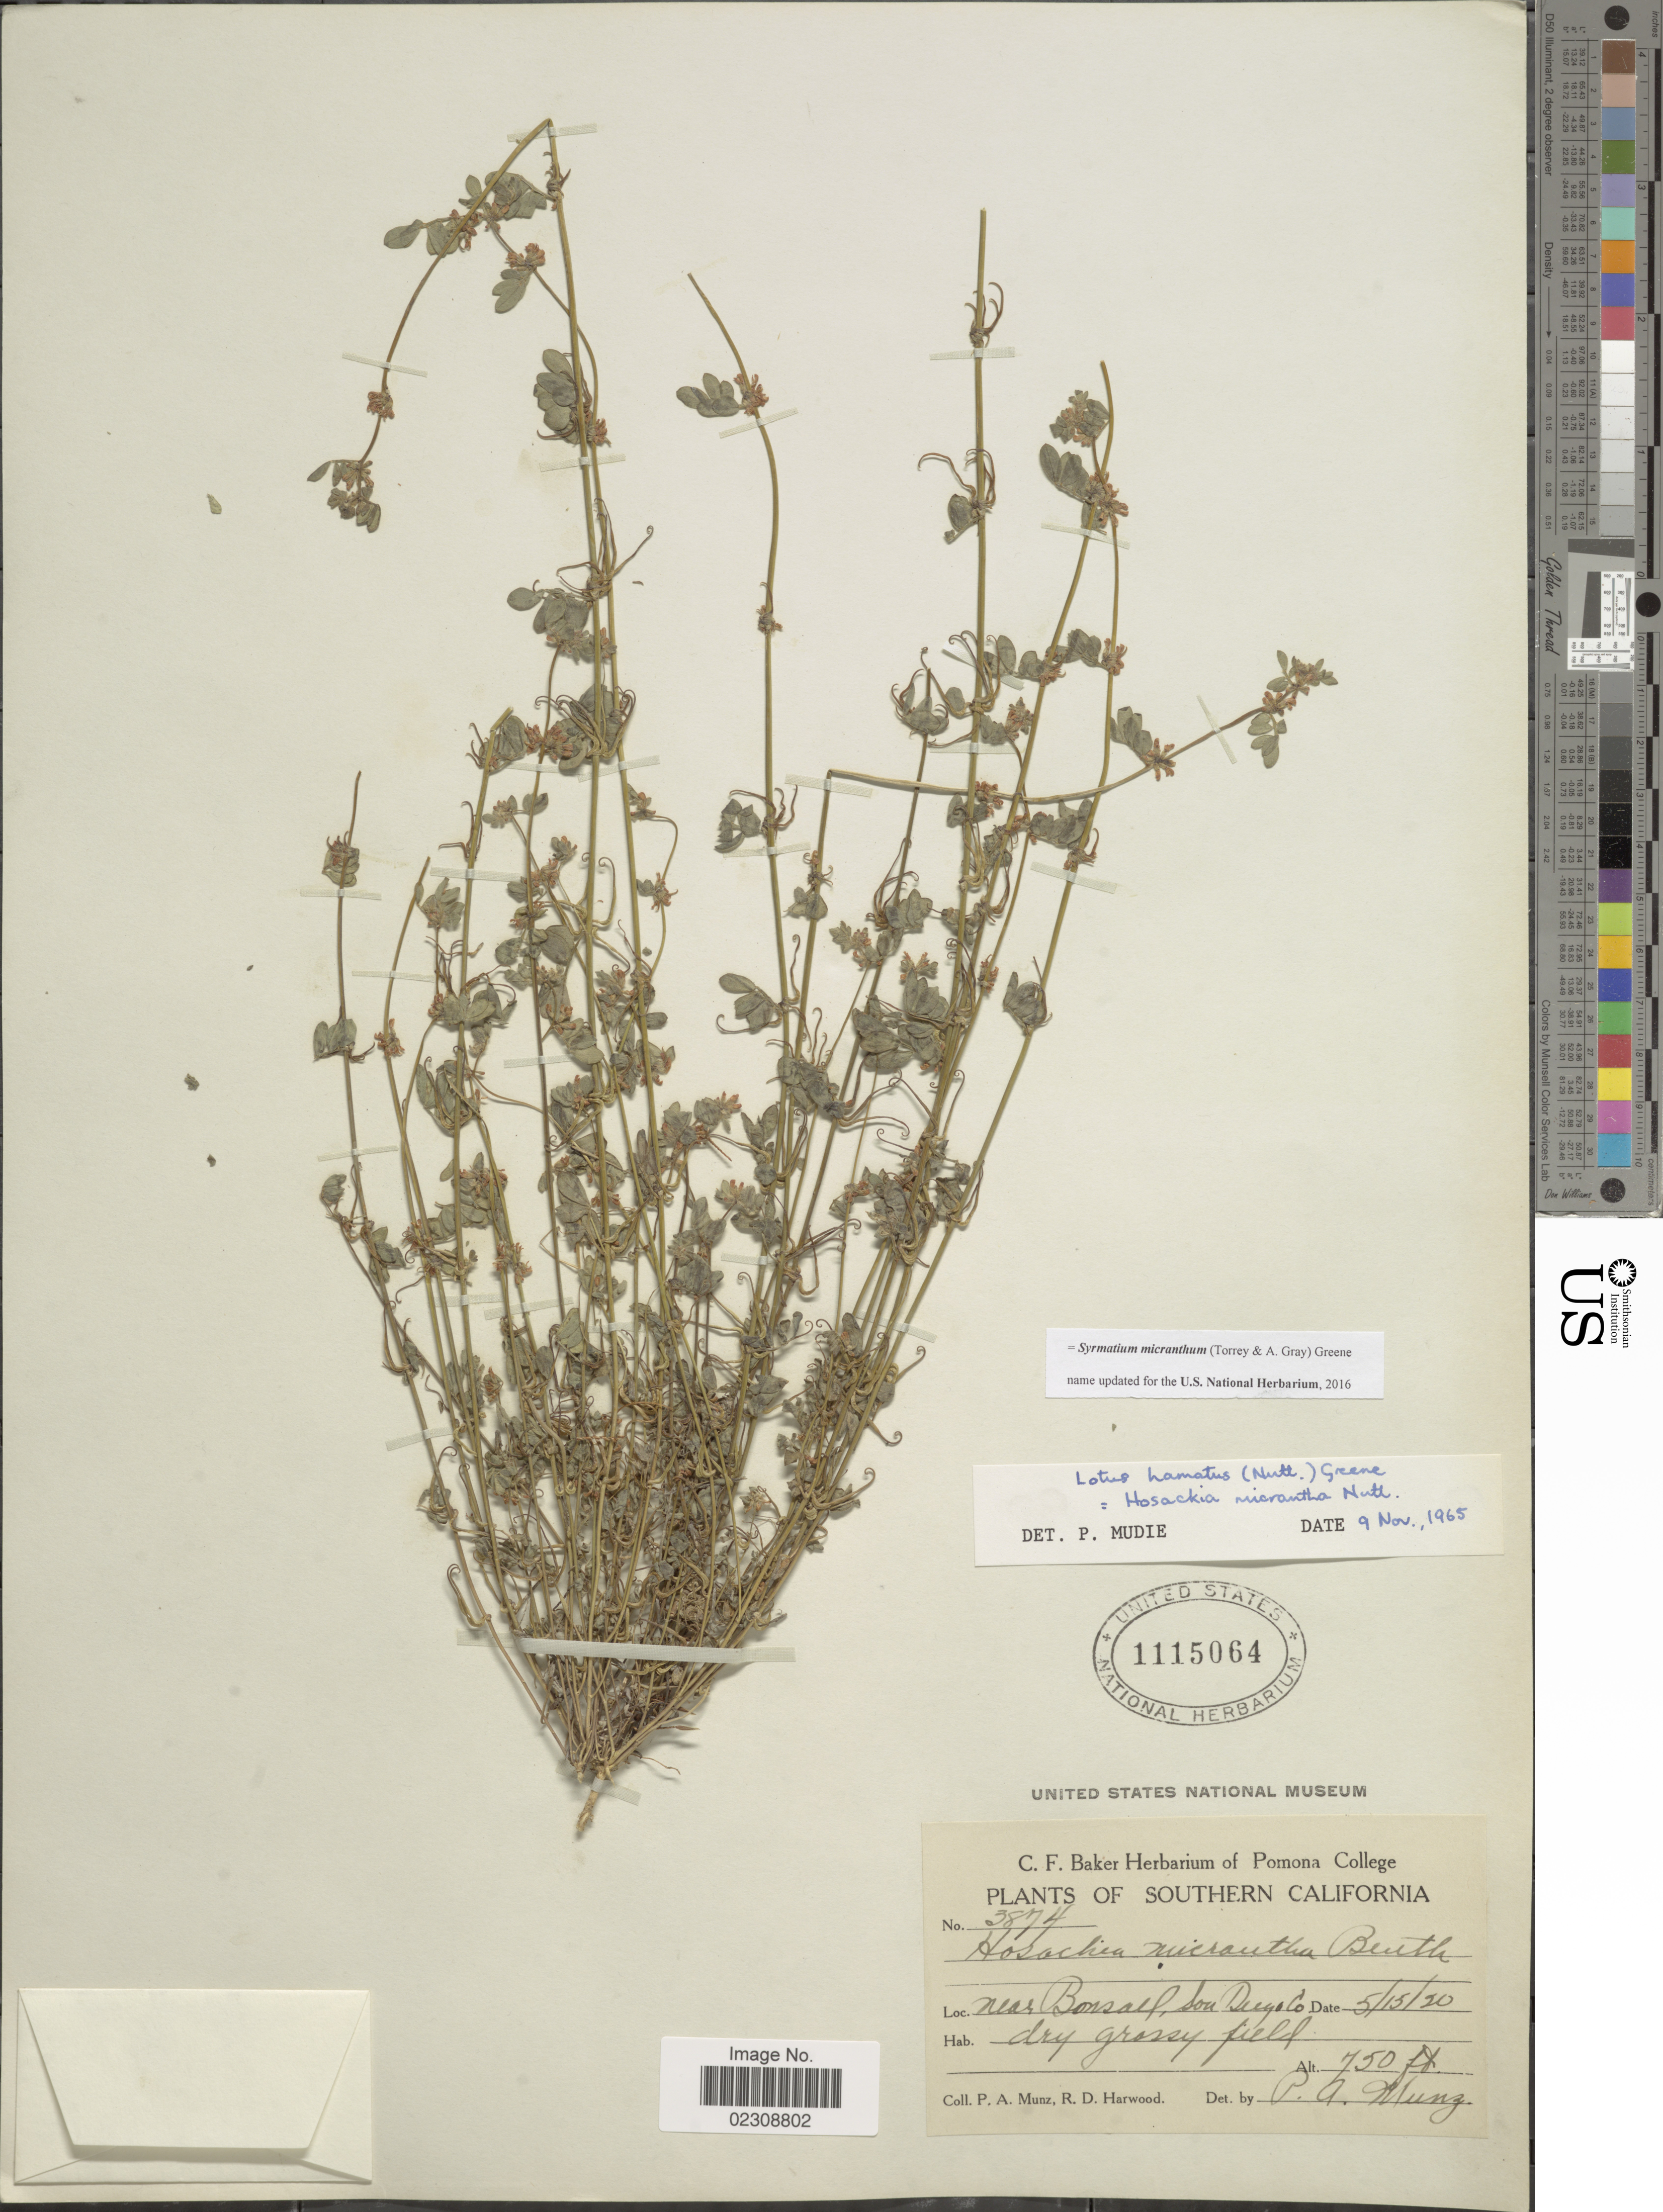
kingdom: Plantae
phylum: Tracheophyta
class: Magnoliopsida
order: Fabales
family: Fabaceae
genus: Syrmatium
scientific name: Syrmatium micranthum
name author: (Torr. & A. Gray) Greene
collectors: P. A. Munz & R. Harwood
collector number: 3874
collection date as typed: Transcribed d/m/y: 15/5/20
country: United States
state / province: California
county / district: San Diego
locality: Southern California. near Bonsall, San Diego Co.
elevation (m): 229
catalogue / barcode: US 1115064